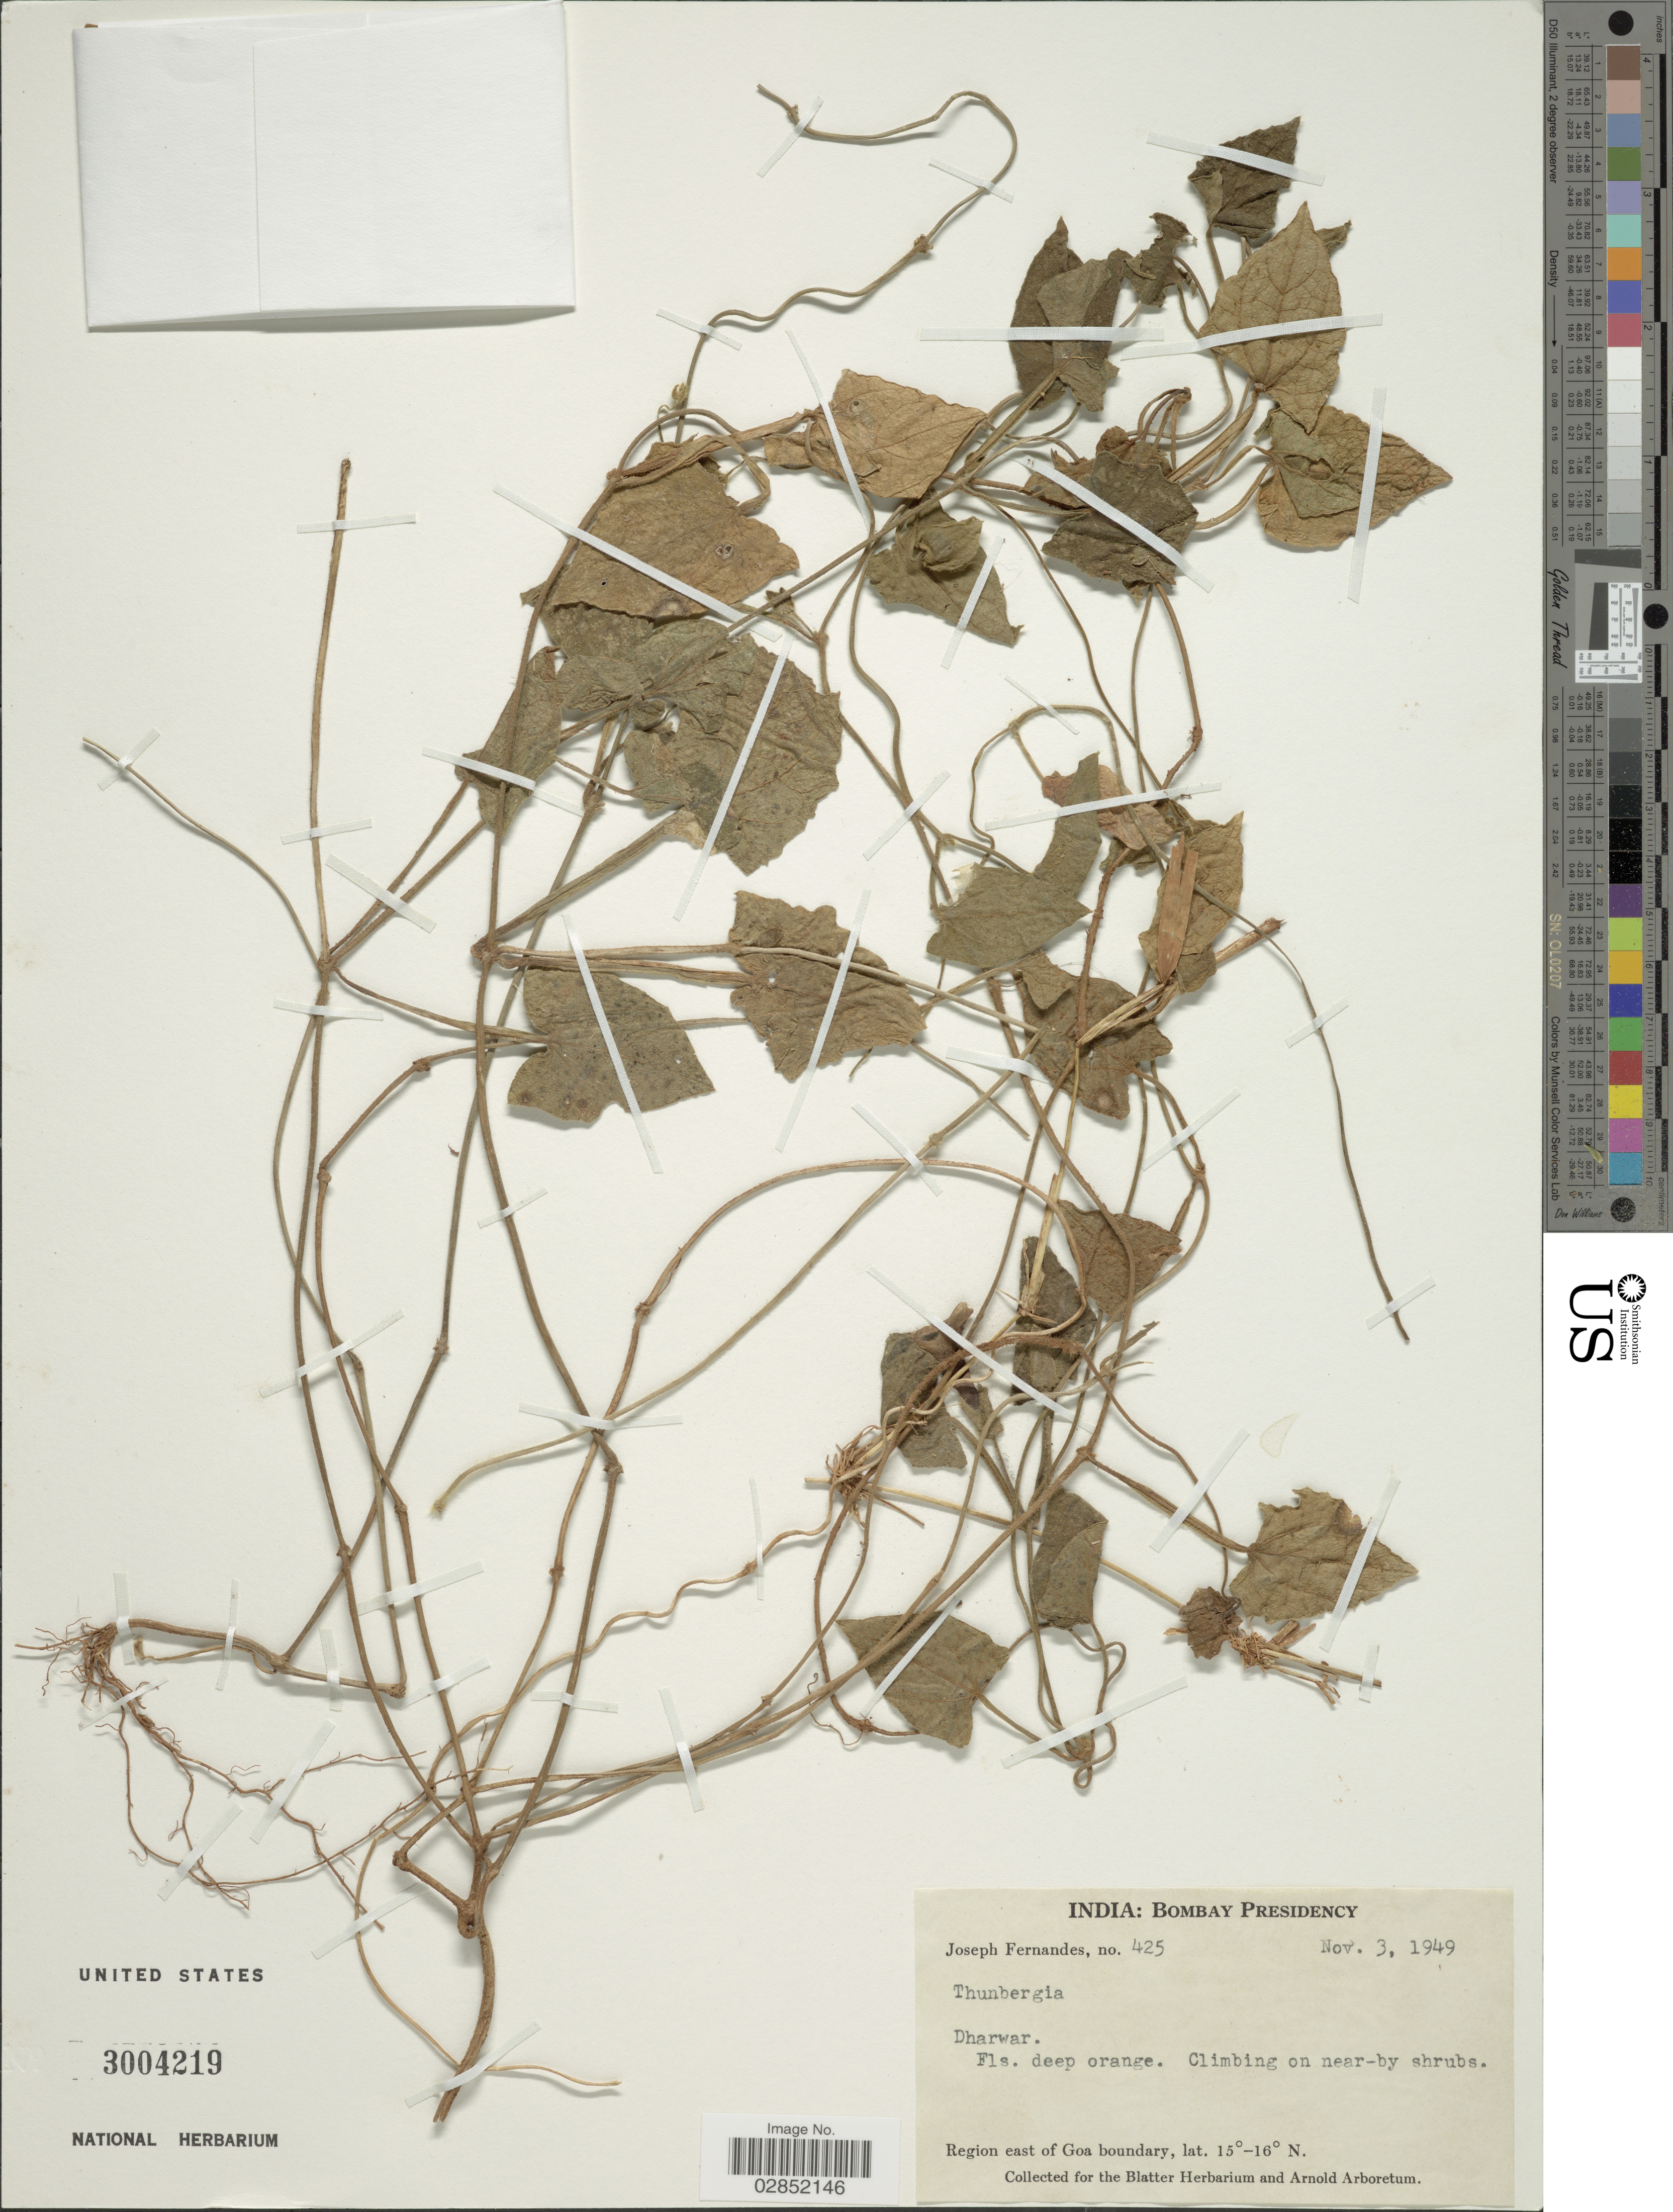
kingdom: Plantae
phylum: Tracheophyta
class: Magnoliopsida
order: Lamiales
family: Acanthaceae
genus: Thunbergia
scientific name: Thunbergia alata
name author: Bojer ex Sims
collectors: J. Fernandes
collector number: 425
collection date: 1949-11-03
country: India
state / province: Goa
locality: Bombay Presidency. Dharwar. Region east of Goa boundary.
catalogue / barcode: US 3004219